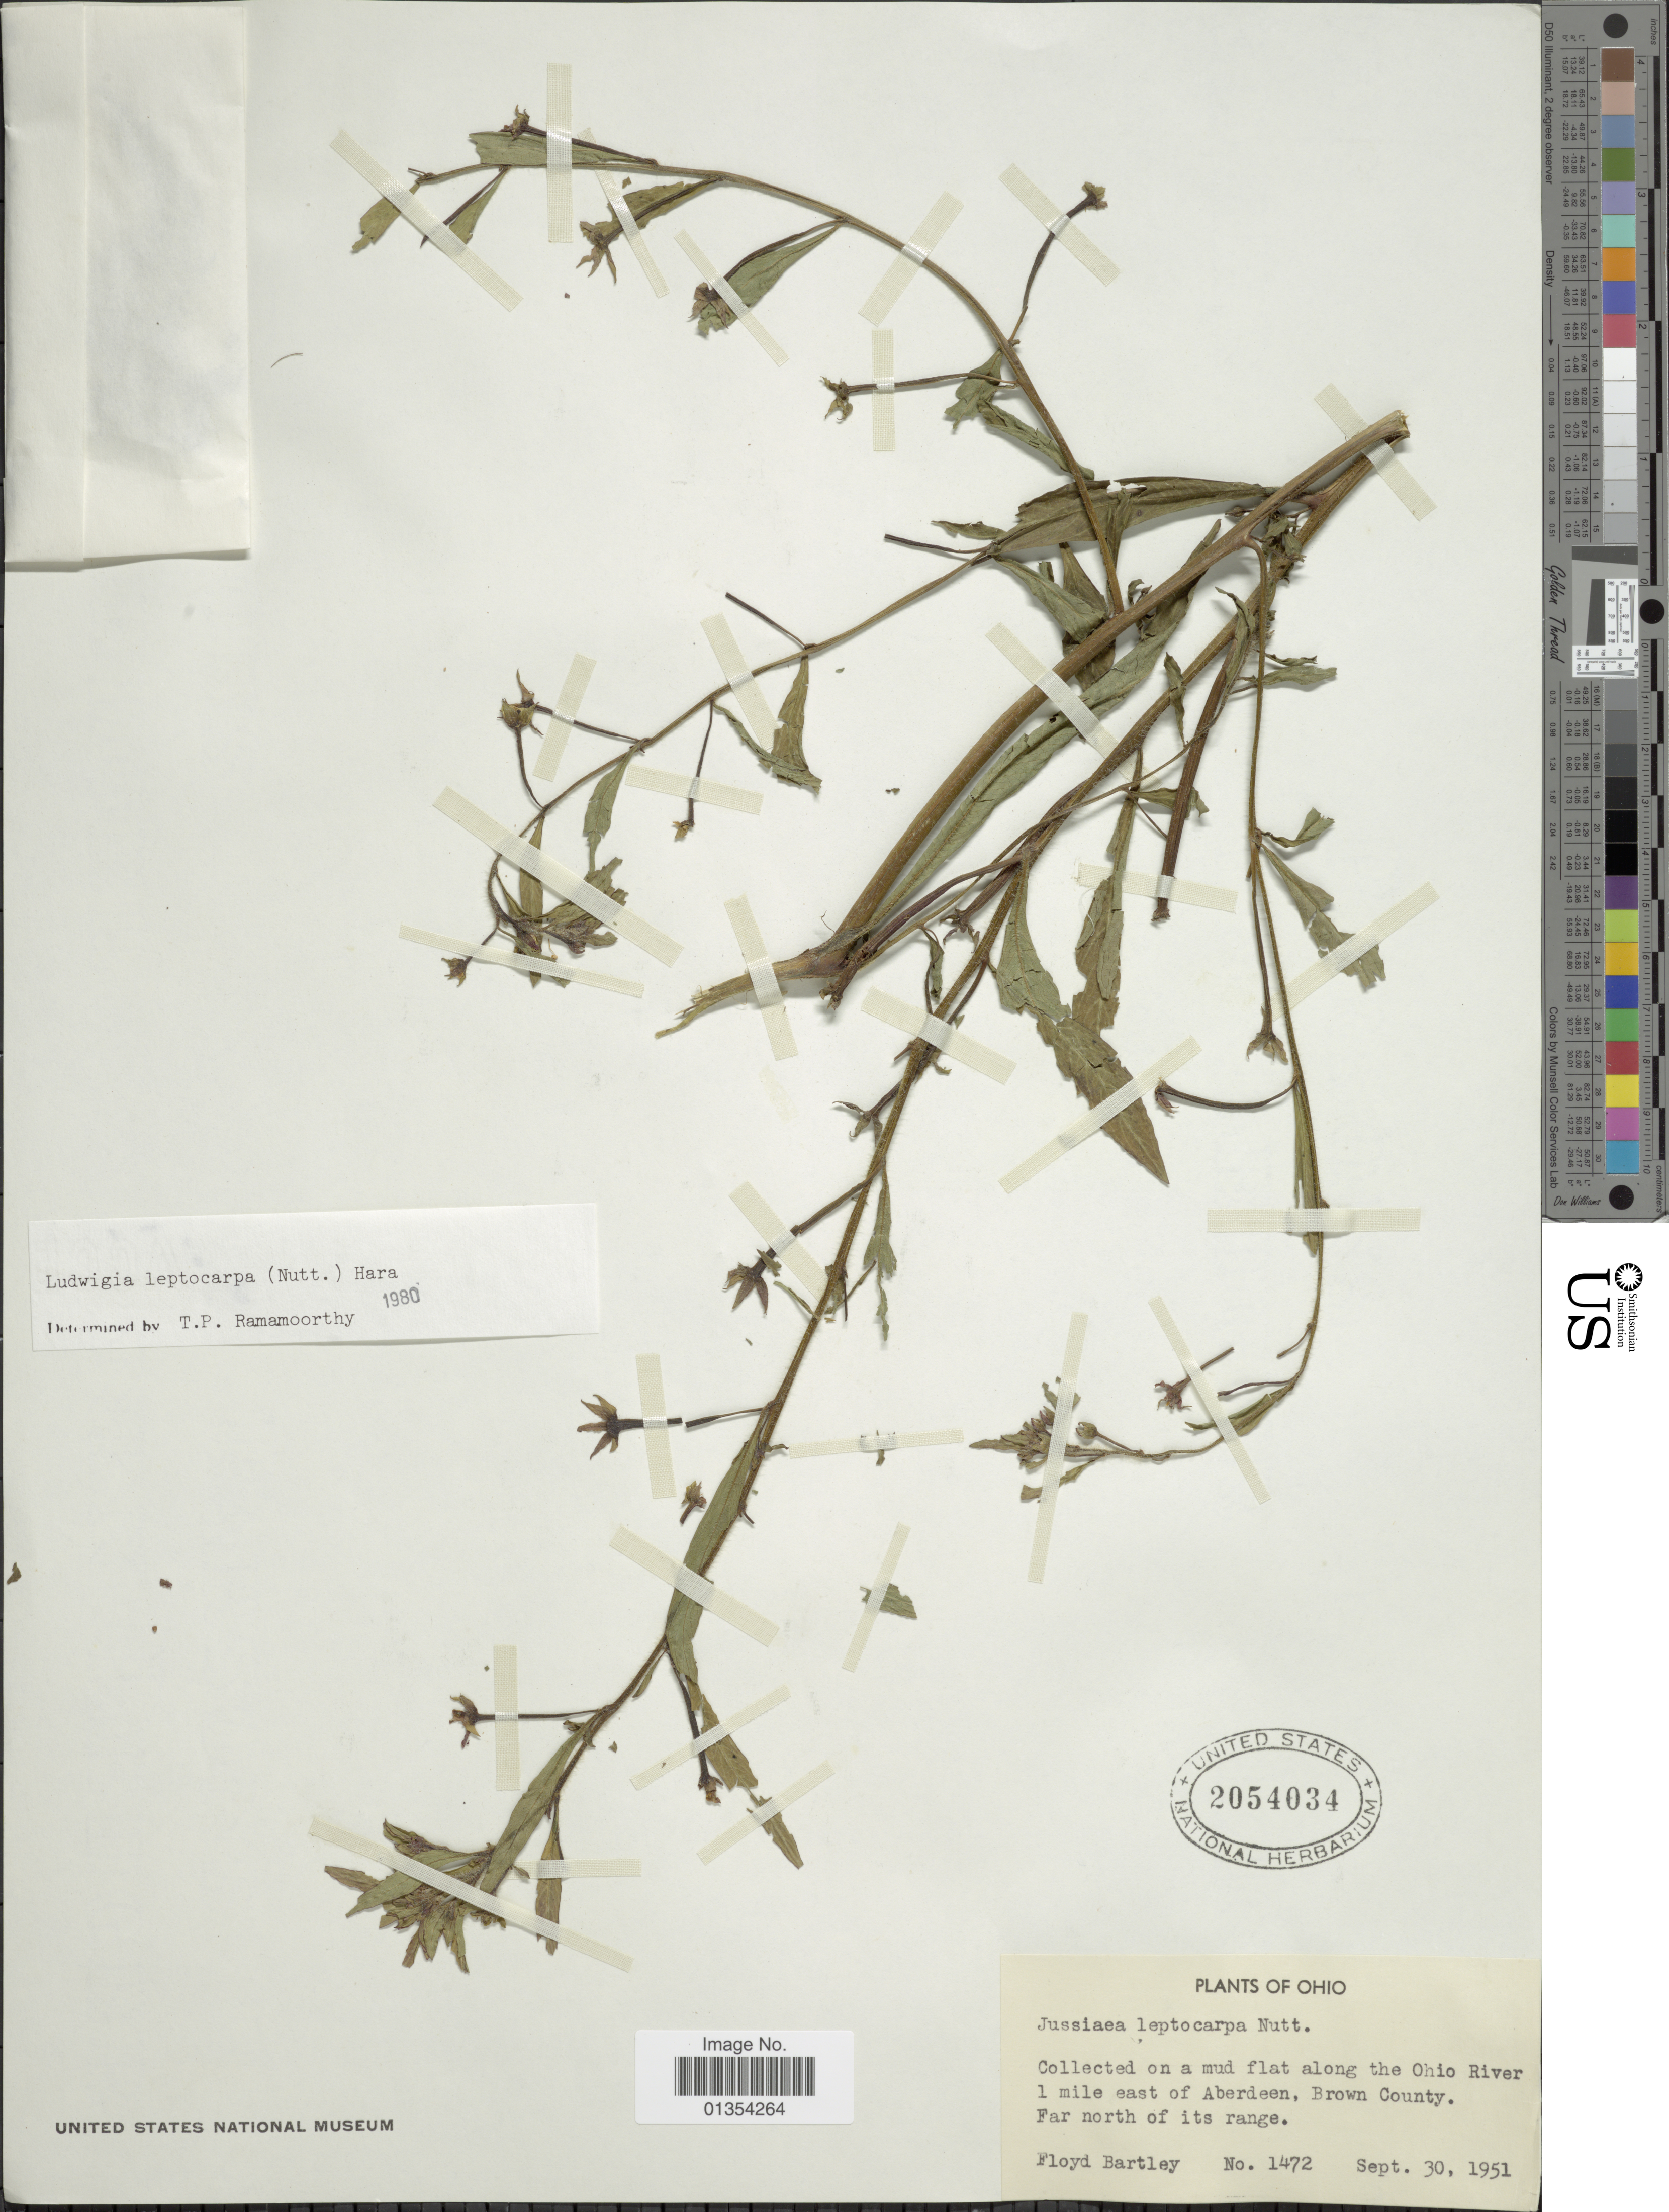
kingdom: Plantae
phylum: Tracheophyta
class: Magnoliopsida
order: Myrtales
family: Onagraceae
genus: Ludwigia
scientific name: Ludwigia leptocarpa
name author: (Nutt.) H. Hara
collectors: F. Bartley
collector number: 1472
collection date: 1951-09-30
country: United States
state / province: Ohio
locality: Along the Ohio River 1 mile east of Aberdeen, Brown County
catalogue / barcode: US 2054034